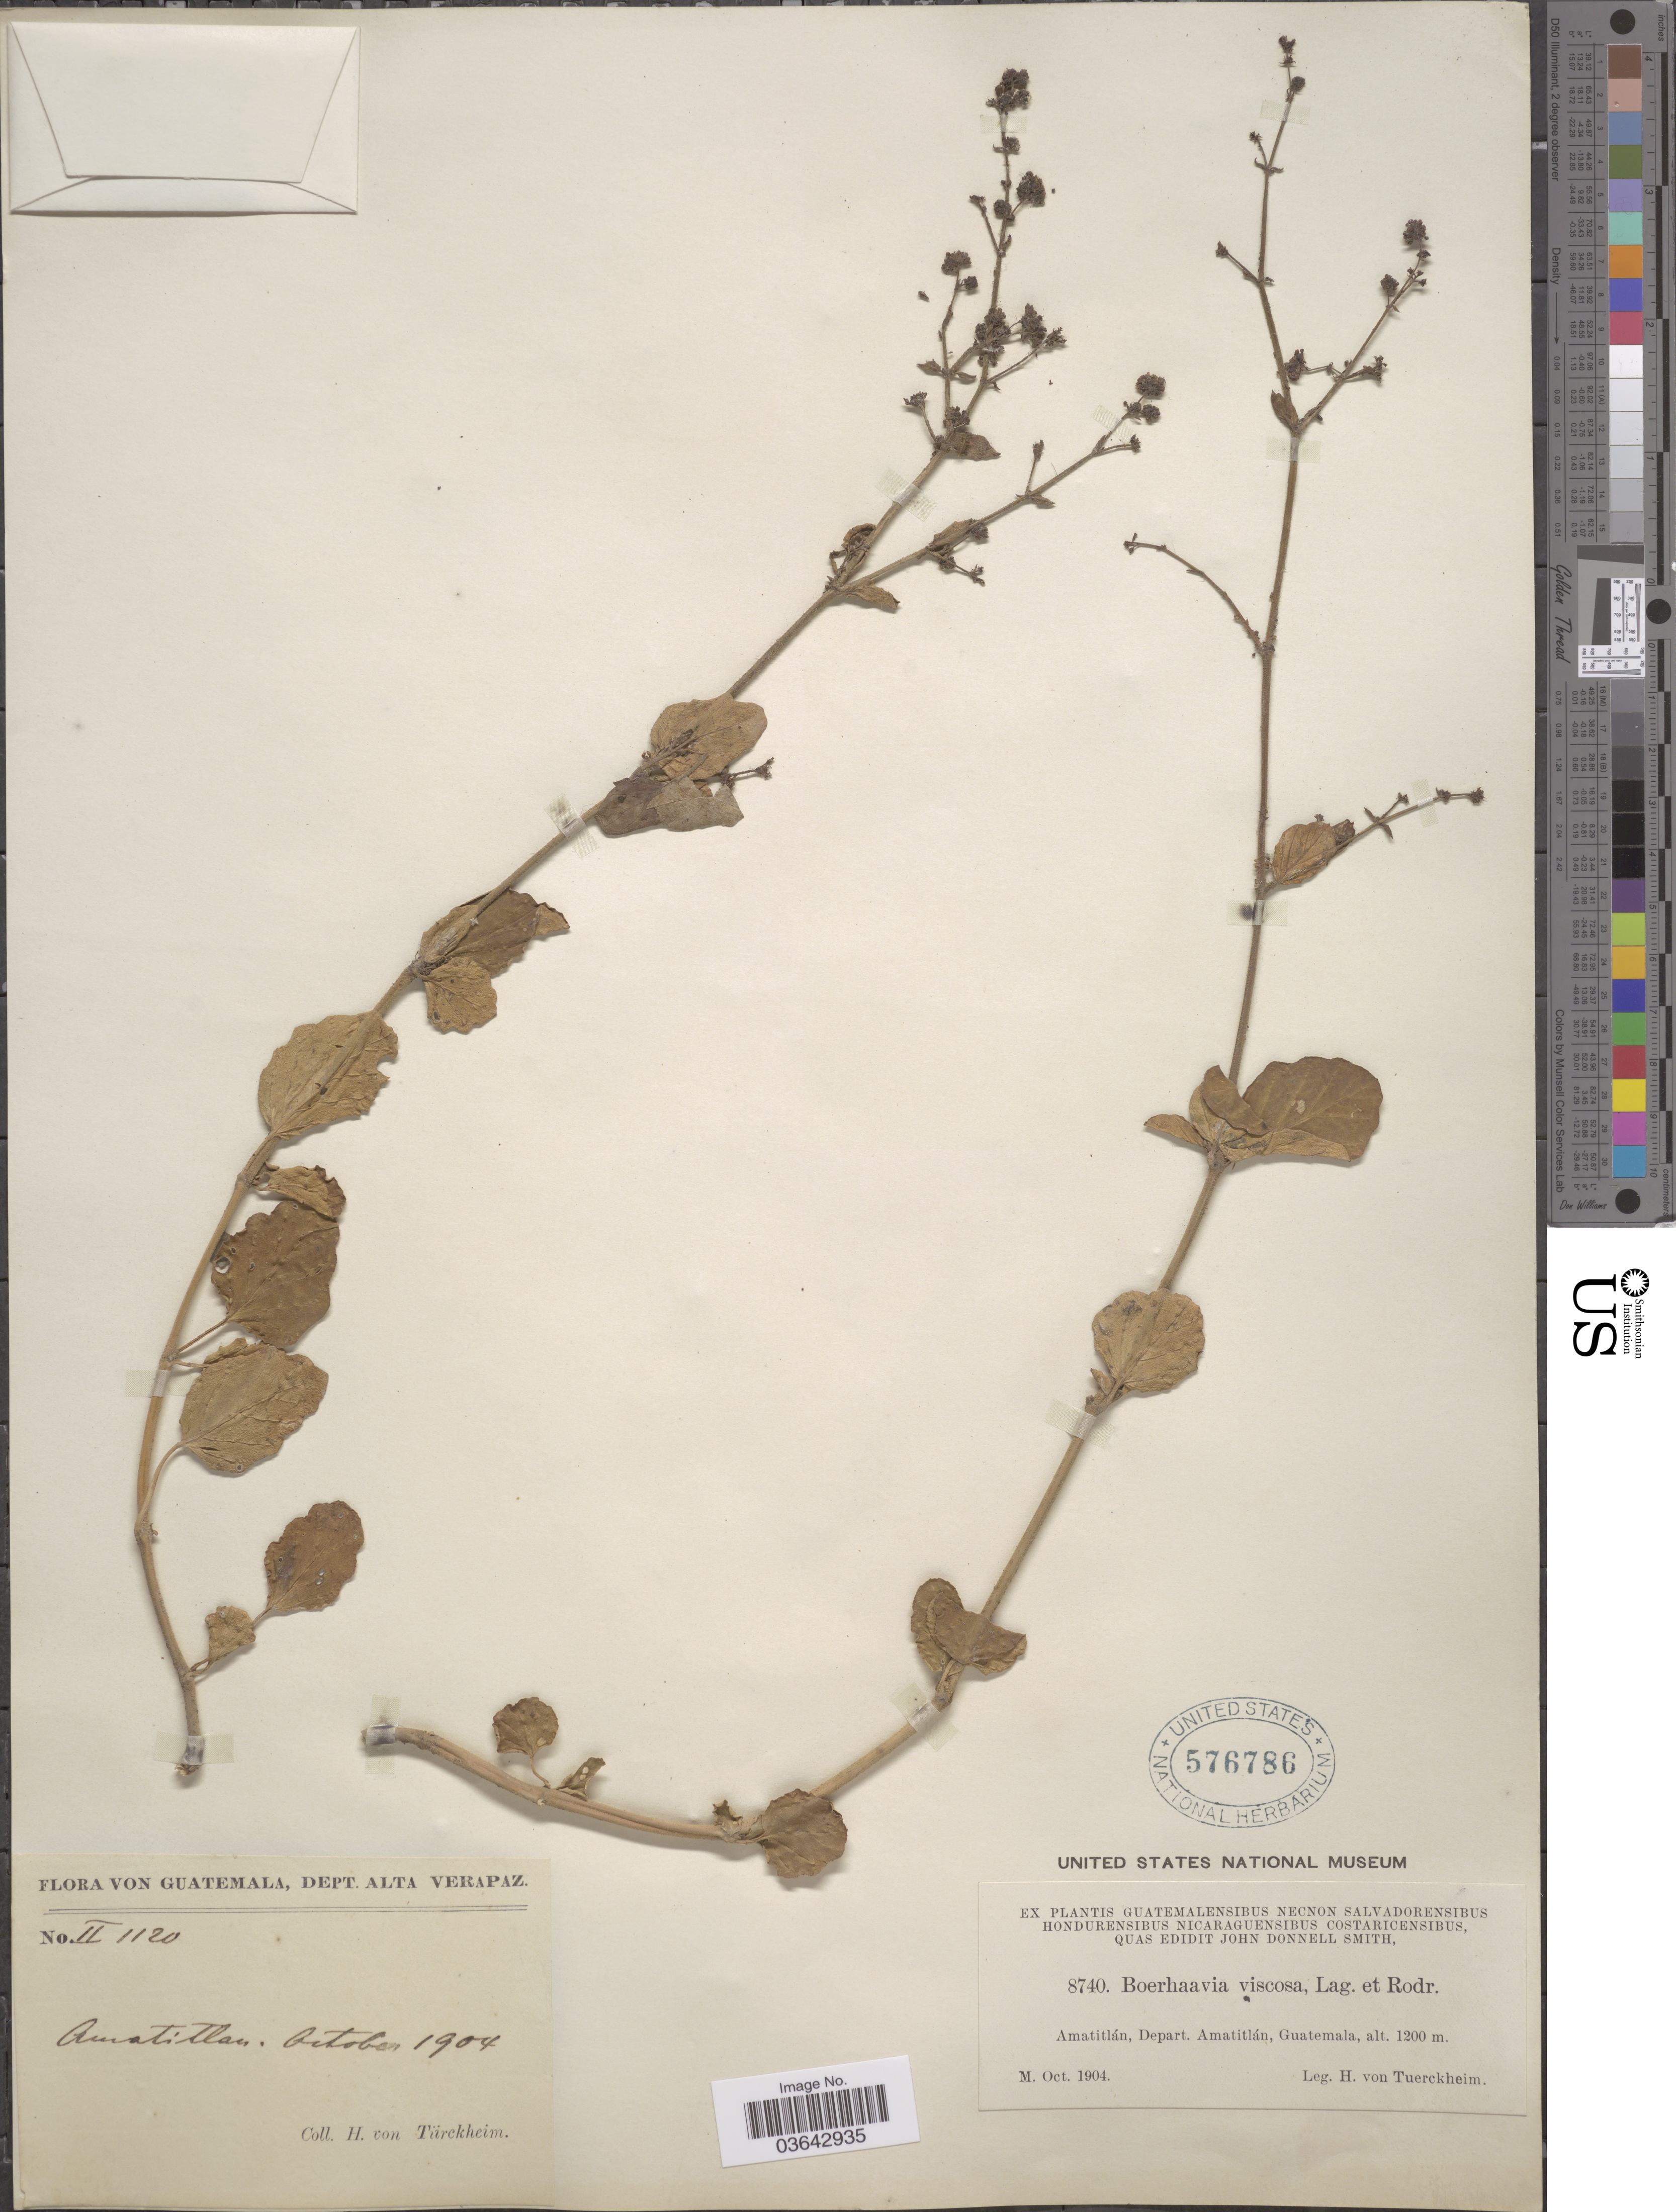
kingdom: Plantae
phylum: Tracheophyta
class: Magnoliopsida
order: Caryophyllales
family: Nyctaginaceae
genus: Boerhavia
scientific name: Boerhavia caribaea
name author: Jacq.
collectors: H. von Türckheim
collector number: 8740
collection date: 1904-10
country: Guatemala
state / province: Alta Verapaz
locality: Dept. Alta Verapaz. Amatitlán, Depart. Amatitlán.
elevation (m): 1200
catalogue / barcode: US 576786